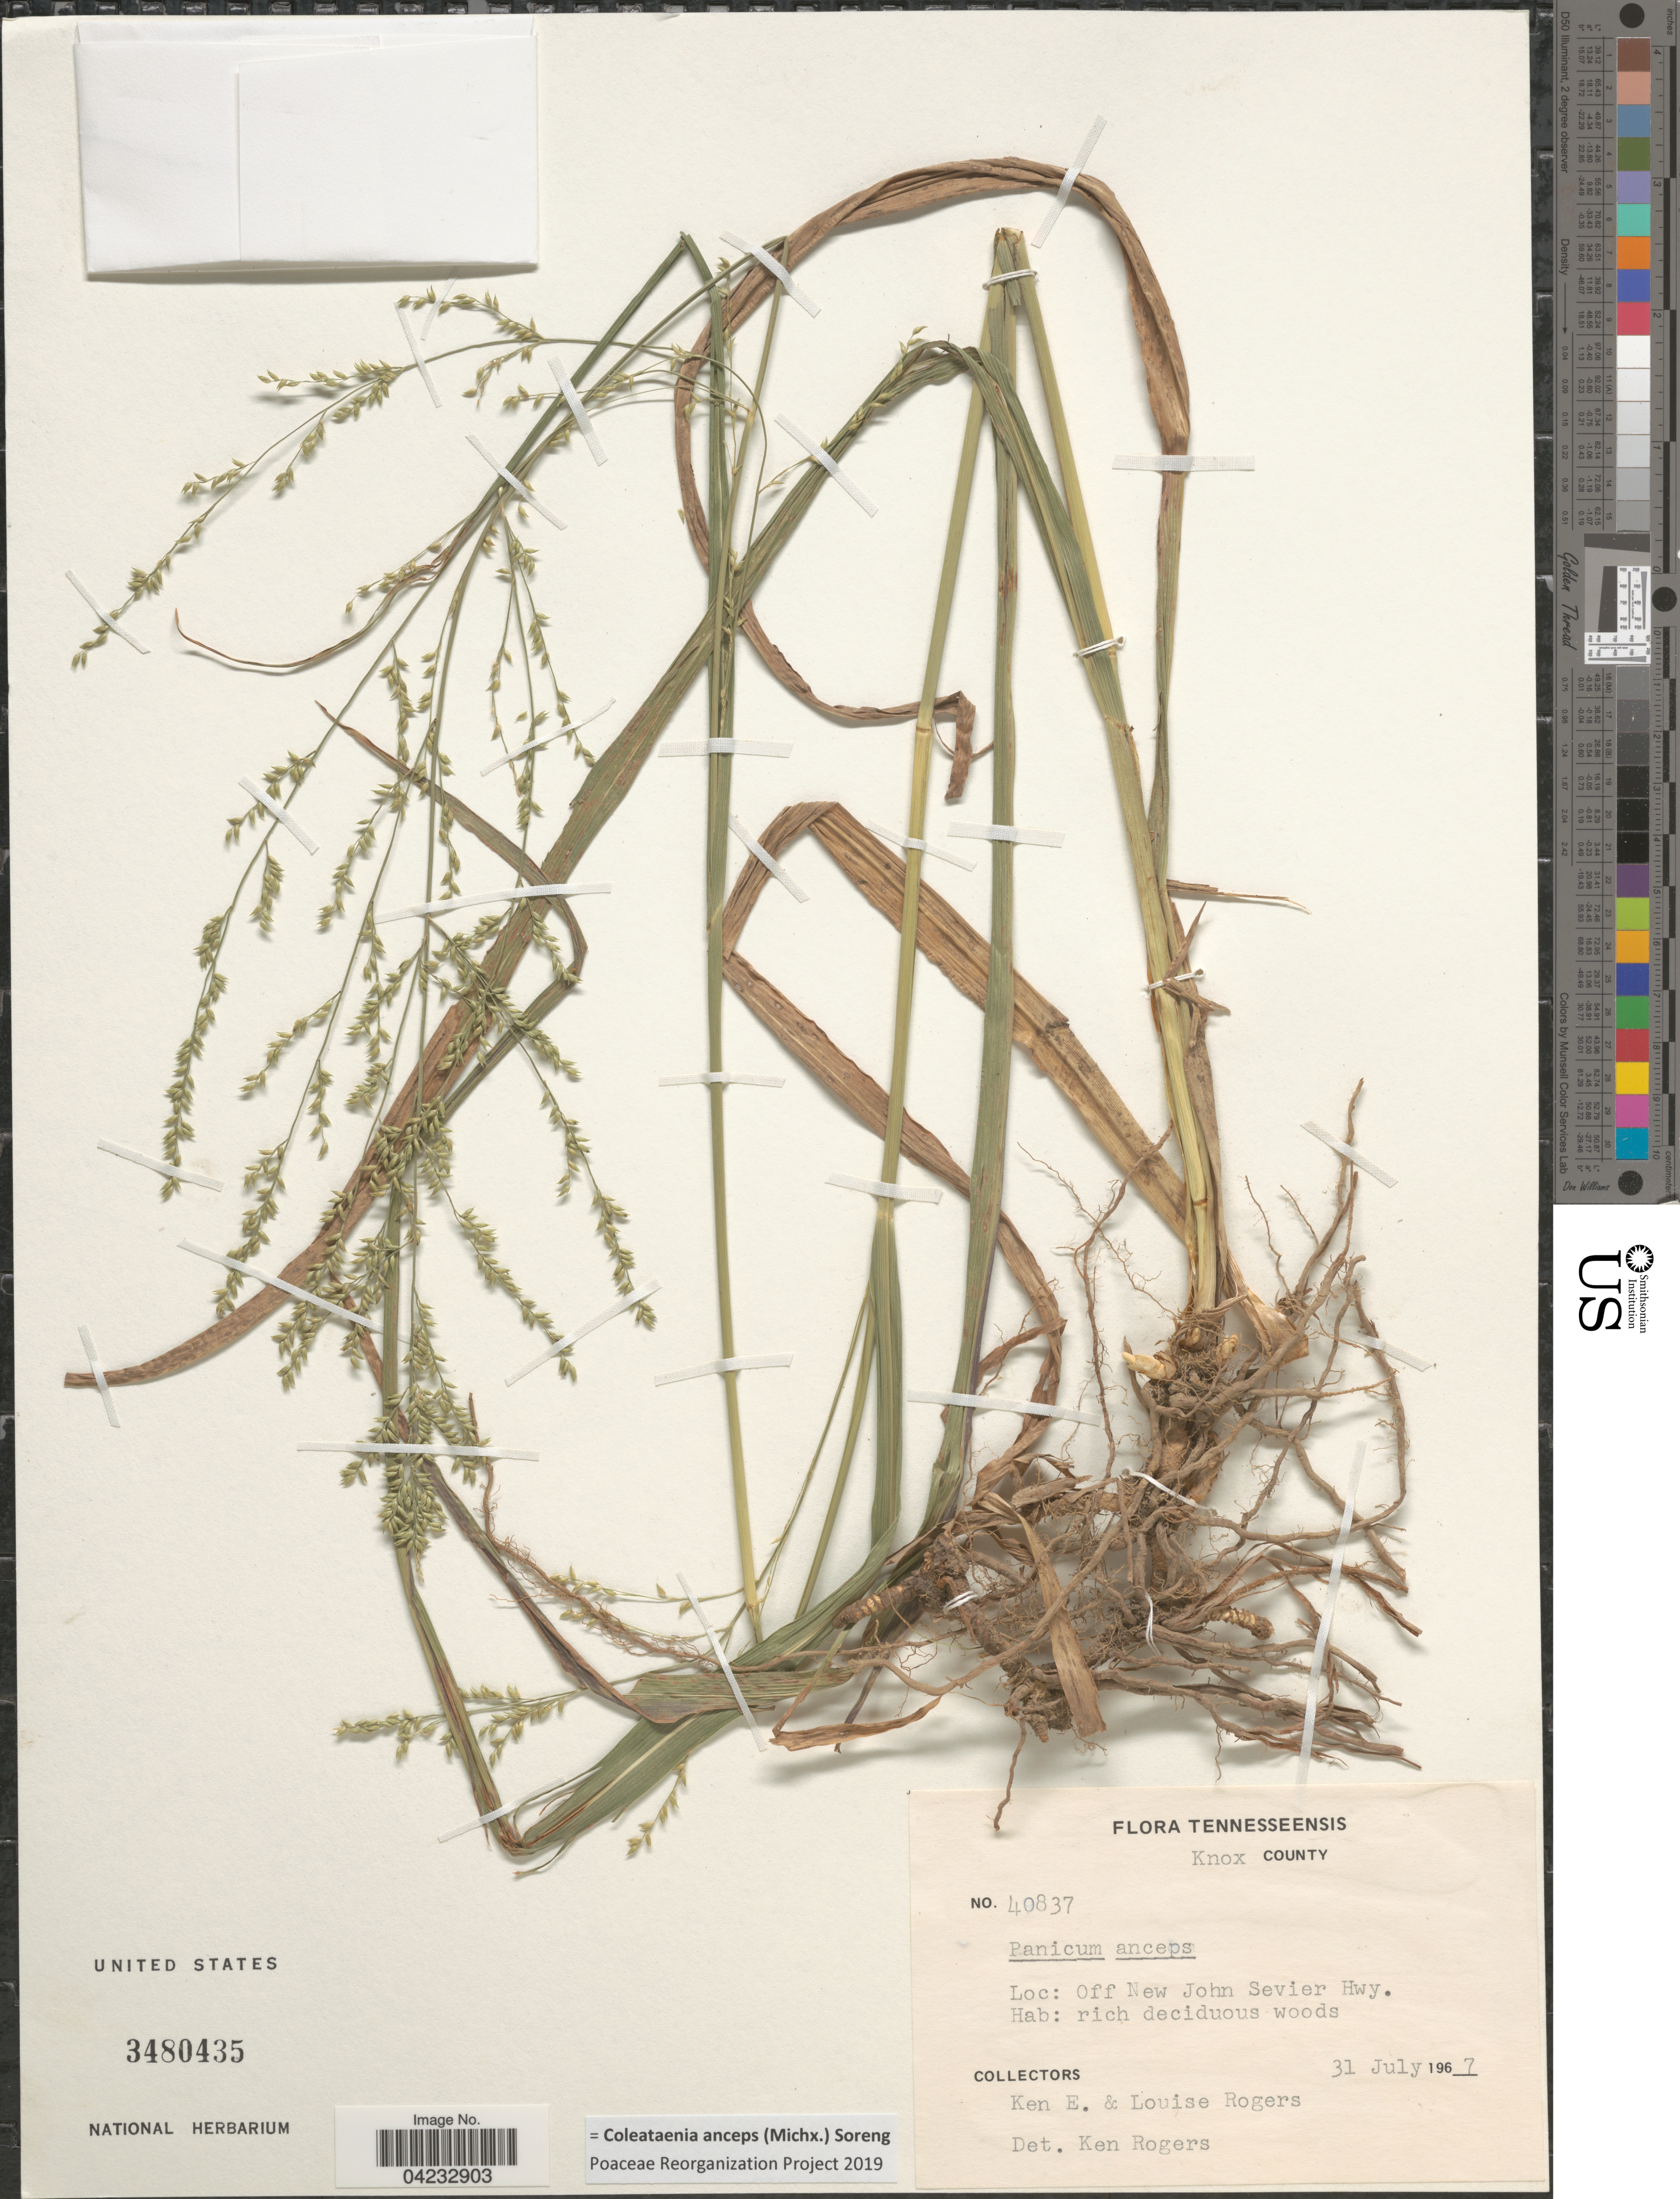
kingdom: Plantae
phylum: Tracheophyta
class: Liliopsida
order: Poales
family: Poaceae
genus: Coleataenia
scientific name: Coleataenia anceps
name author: (Michx.) Soreng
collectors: K. Rogers & L. Rogers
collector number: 40837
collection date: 1967-07-31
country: United States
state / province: Tennessee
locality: Knox County. Off New John Sevier Hwy.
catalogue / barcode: US 3480435